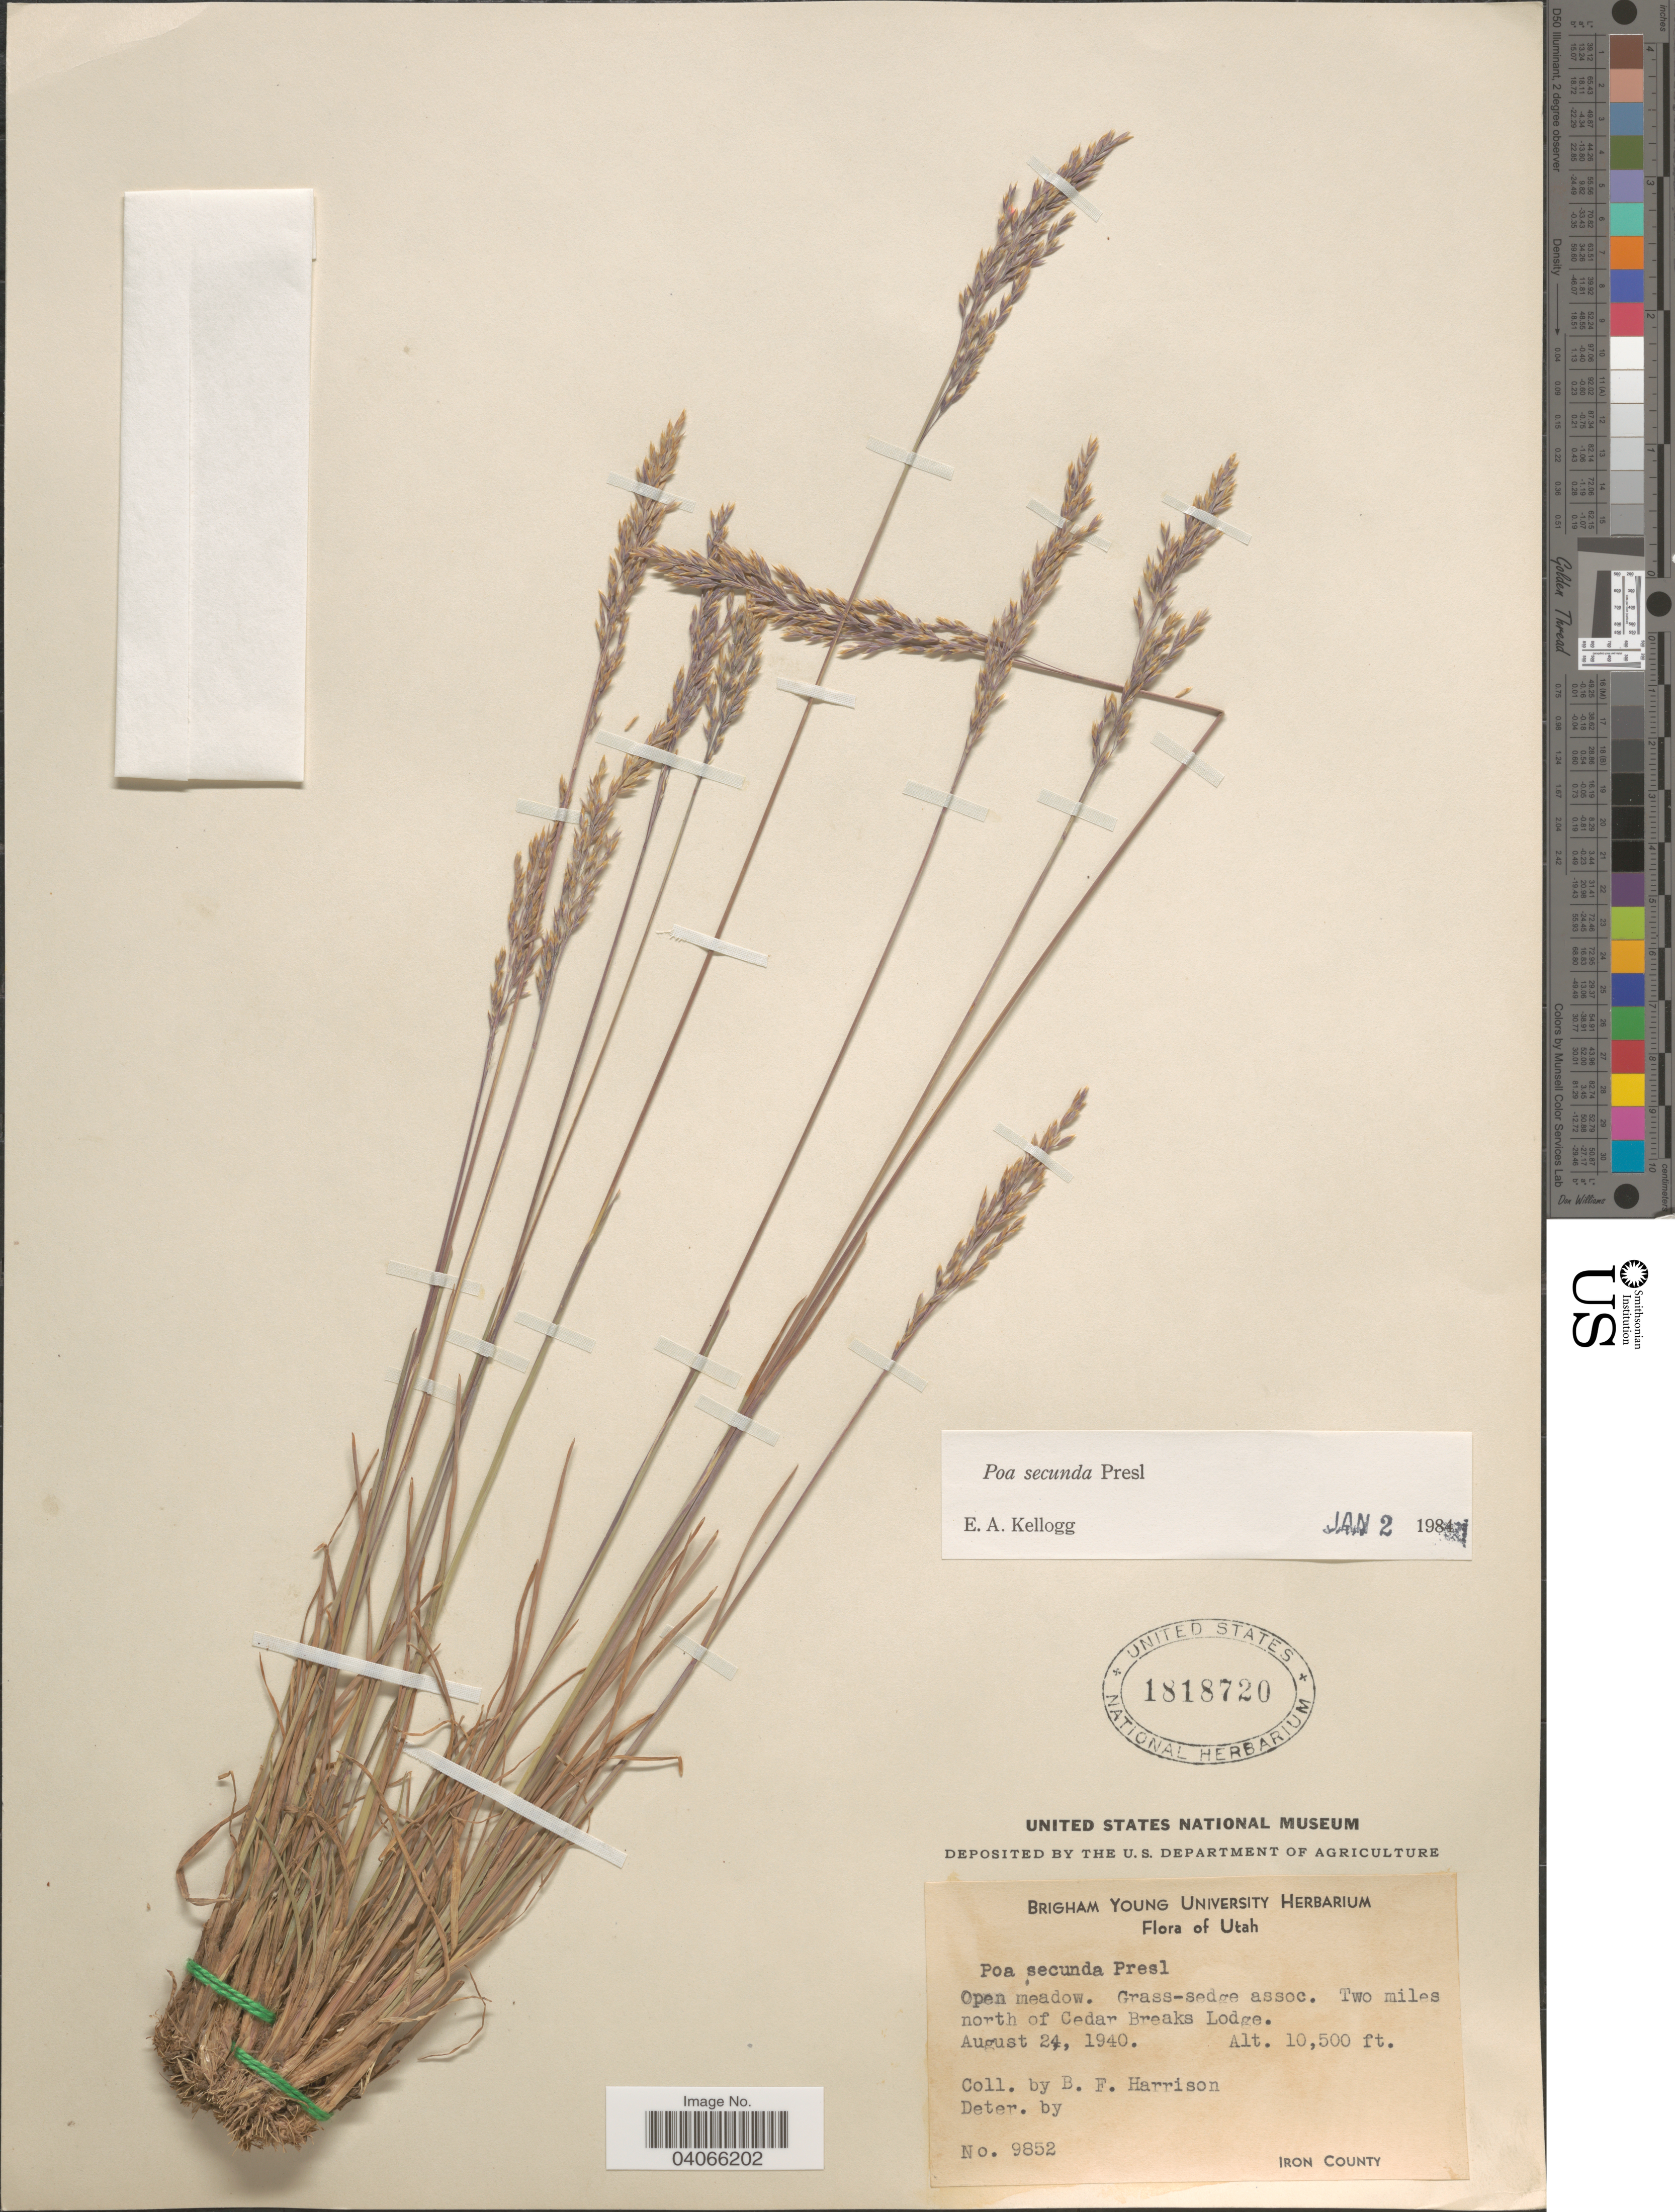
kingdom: Plantae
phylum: Tracheophyta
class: Liliopsida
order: Poales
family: Poaceae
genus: Poa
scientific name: Poa secunda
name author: J. Presl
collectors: B. F. Harrison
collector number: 9852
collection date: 1940-08-24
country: United States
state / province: Utah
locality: Two miles north of Cedar Breaks Lodge. Iron County.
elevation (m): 3200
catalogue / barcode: US 1818720